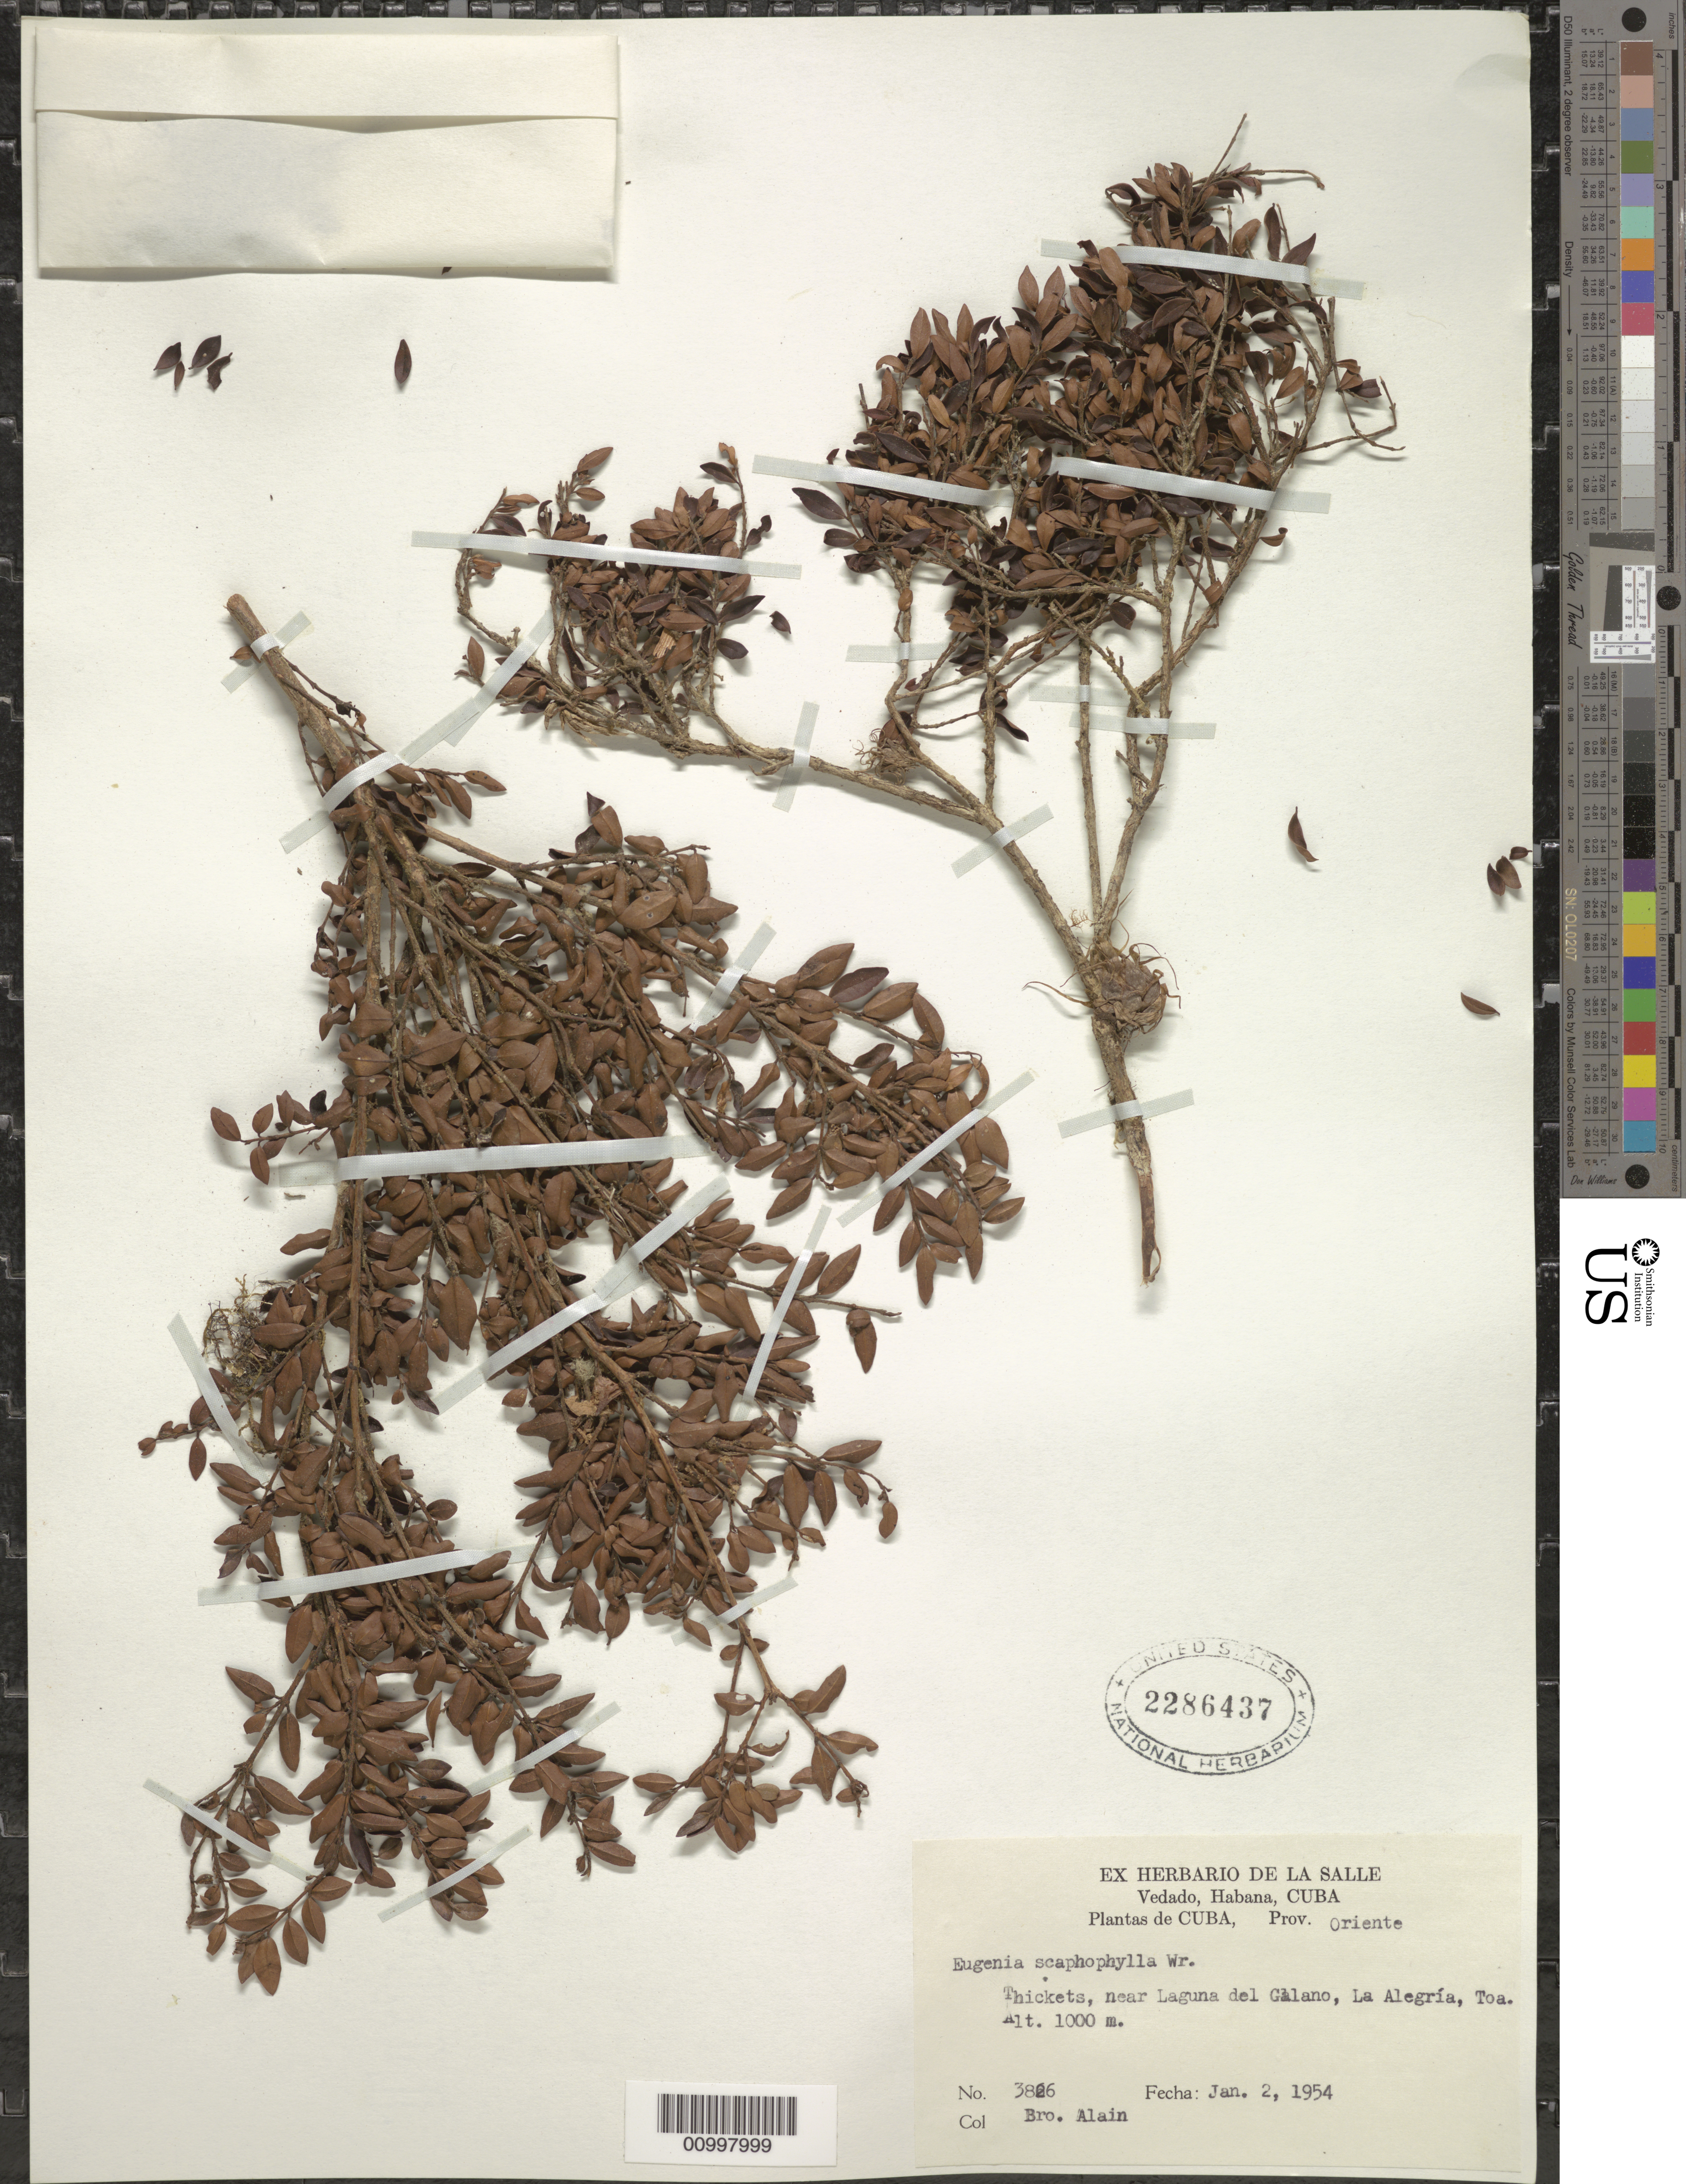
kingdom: Plantae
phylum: Tracheophyta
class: Magnoliopsida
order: Myrtales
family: Myrtaceae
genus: Eugenia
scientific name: Eugenia scaphephylla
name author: C. Wright in Sauvalle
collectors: A. H. Liogier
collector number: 3826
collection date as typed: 02 Jan 1954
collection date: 1954-01-02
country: Cuba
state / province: Oriente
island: Cuba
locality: Near Laguna del Galano, La Alegría, Toa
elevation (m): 1000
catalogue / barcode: US 2286437